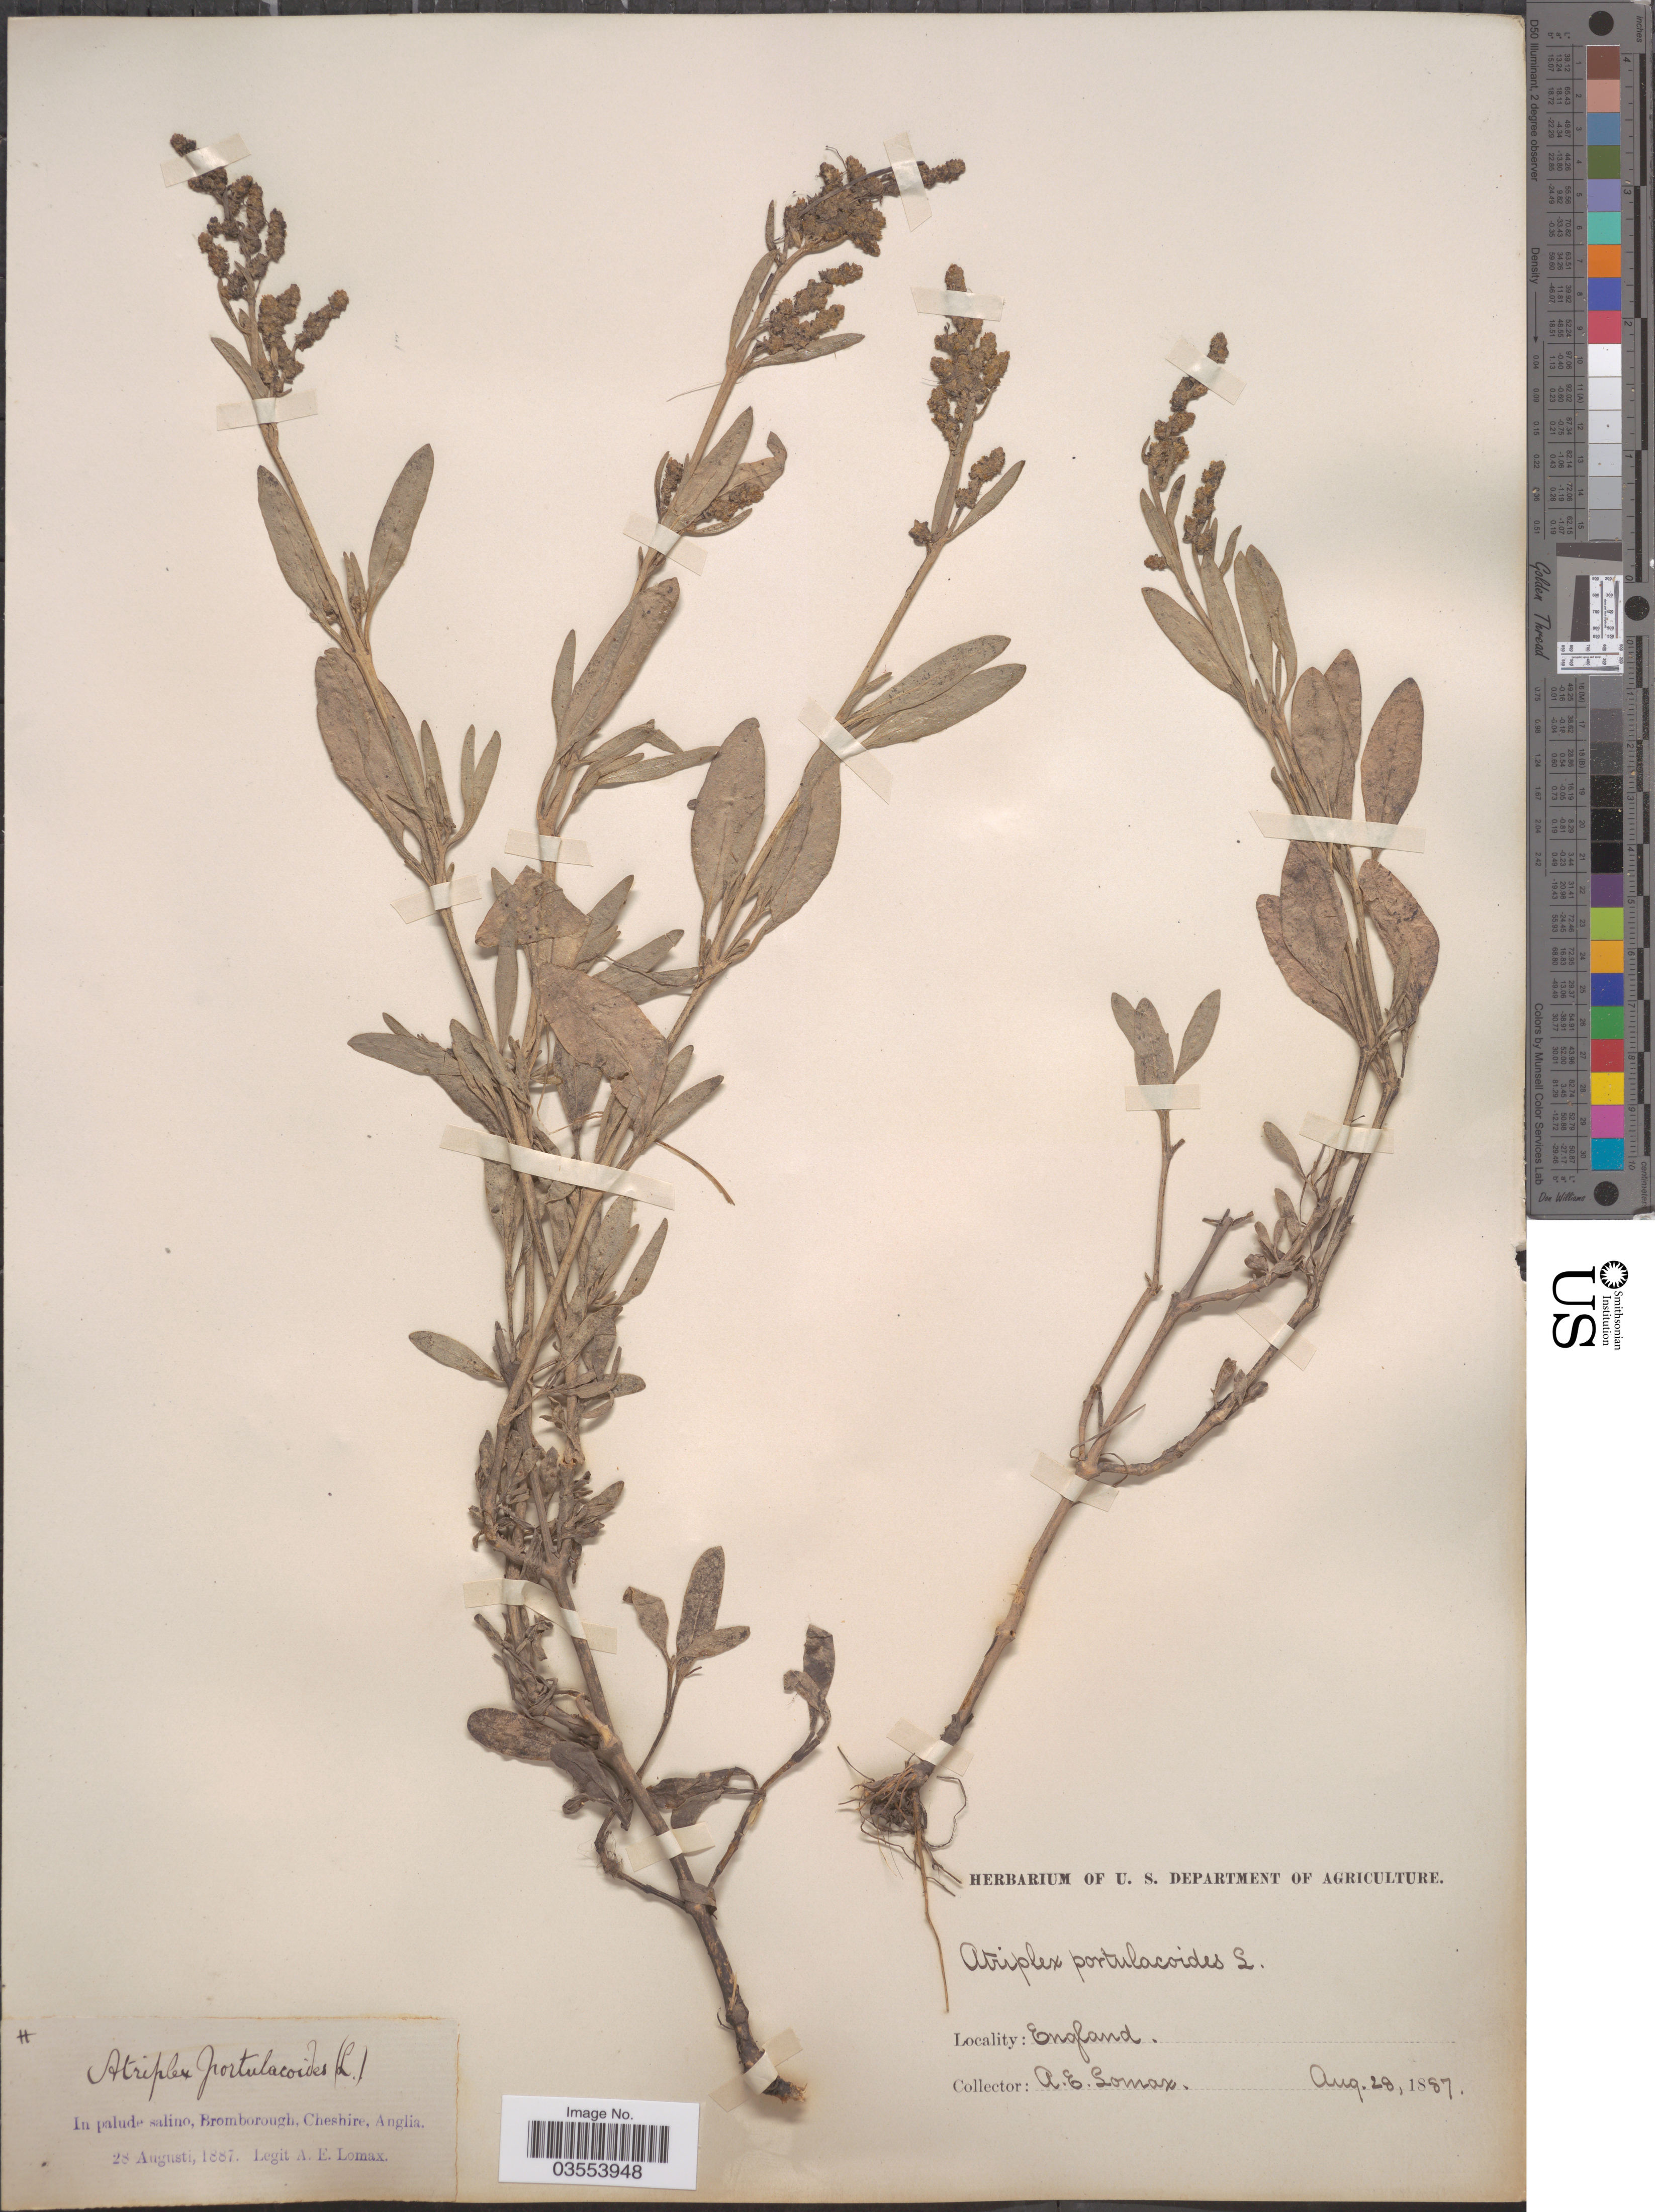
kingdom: Plantae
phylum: Tracheophyta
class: Magnoliopsida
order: Caryophyllales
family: Amaranthaceae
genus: Atriplex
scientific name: Atriplex portulacoides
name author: L.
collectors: A. Lomax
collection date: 1887-08-28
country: United Kingdom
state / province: England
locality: In palude salino, Bromborough, Cheshire, Anglia.